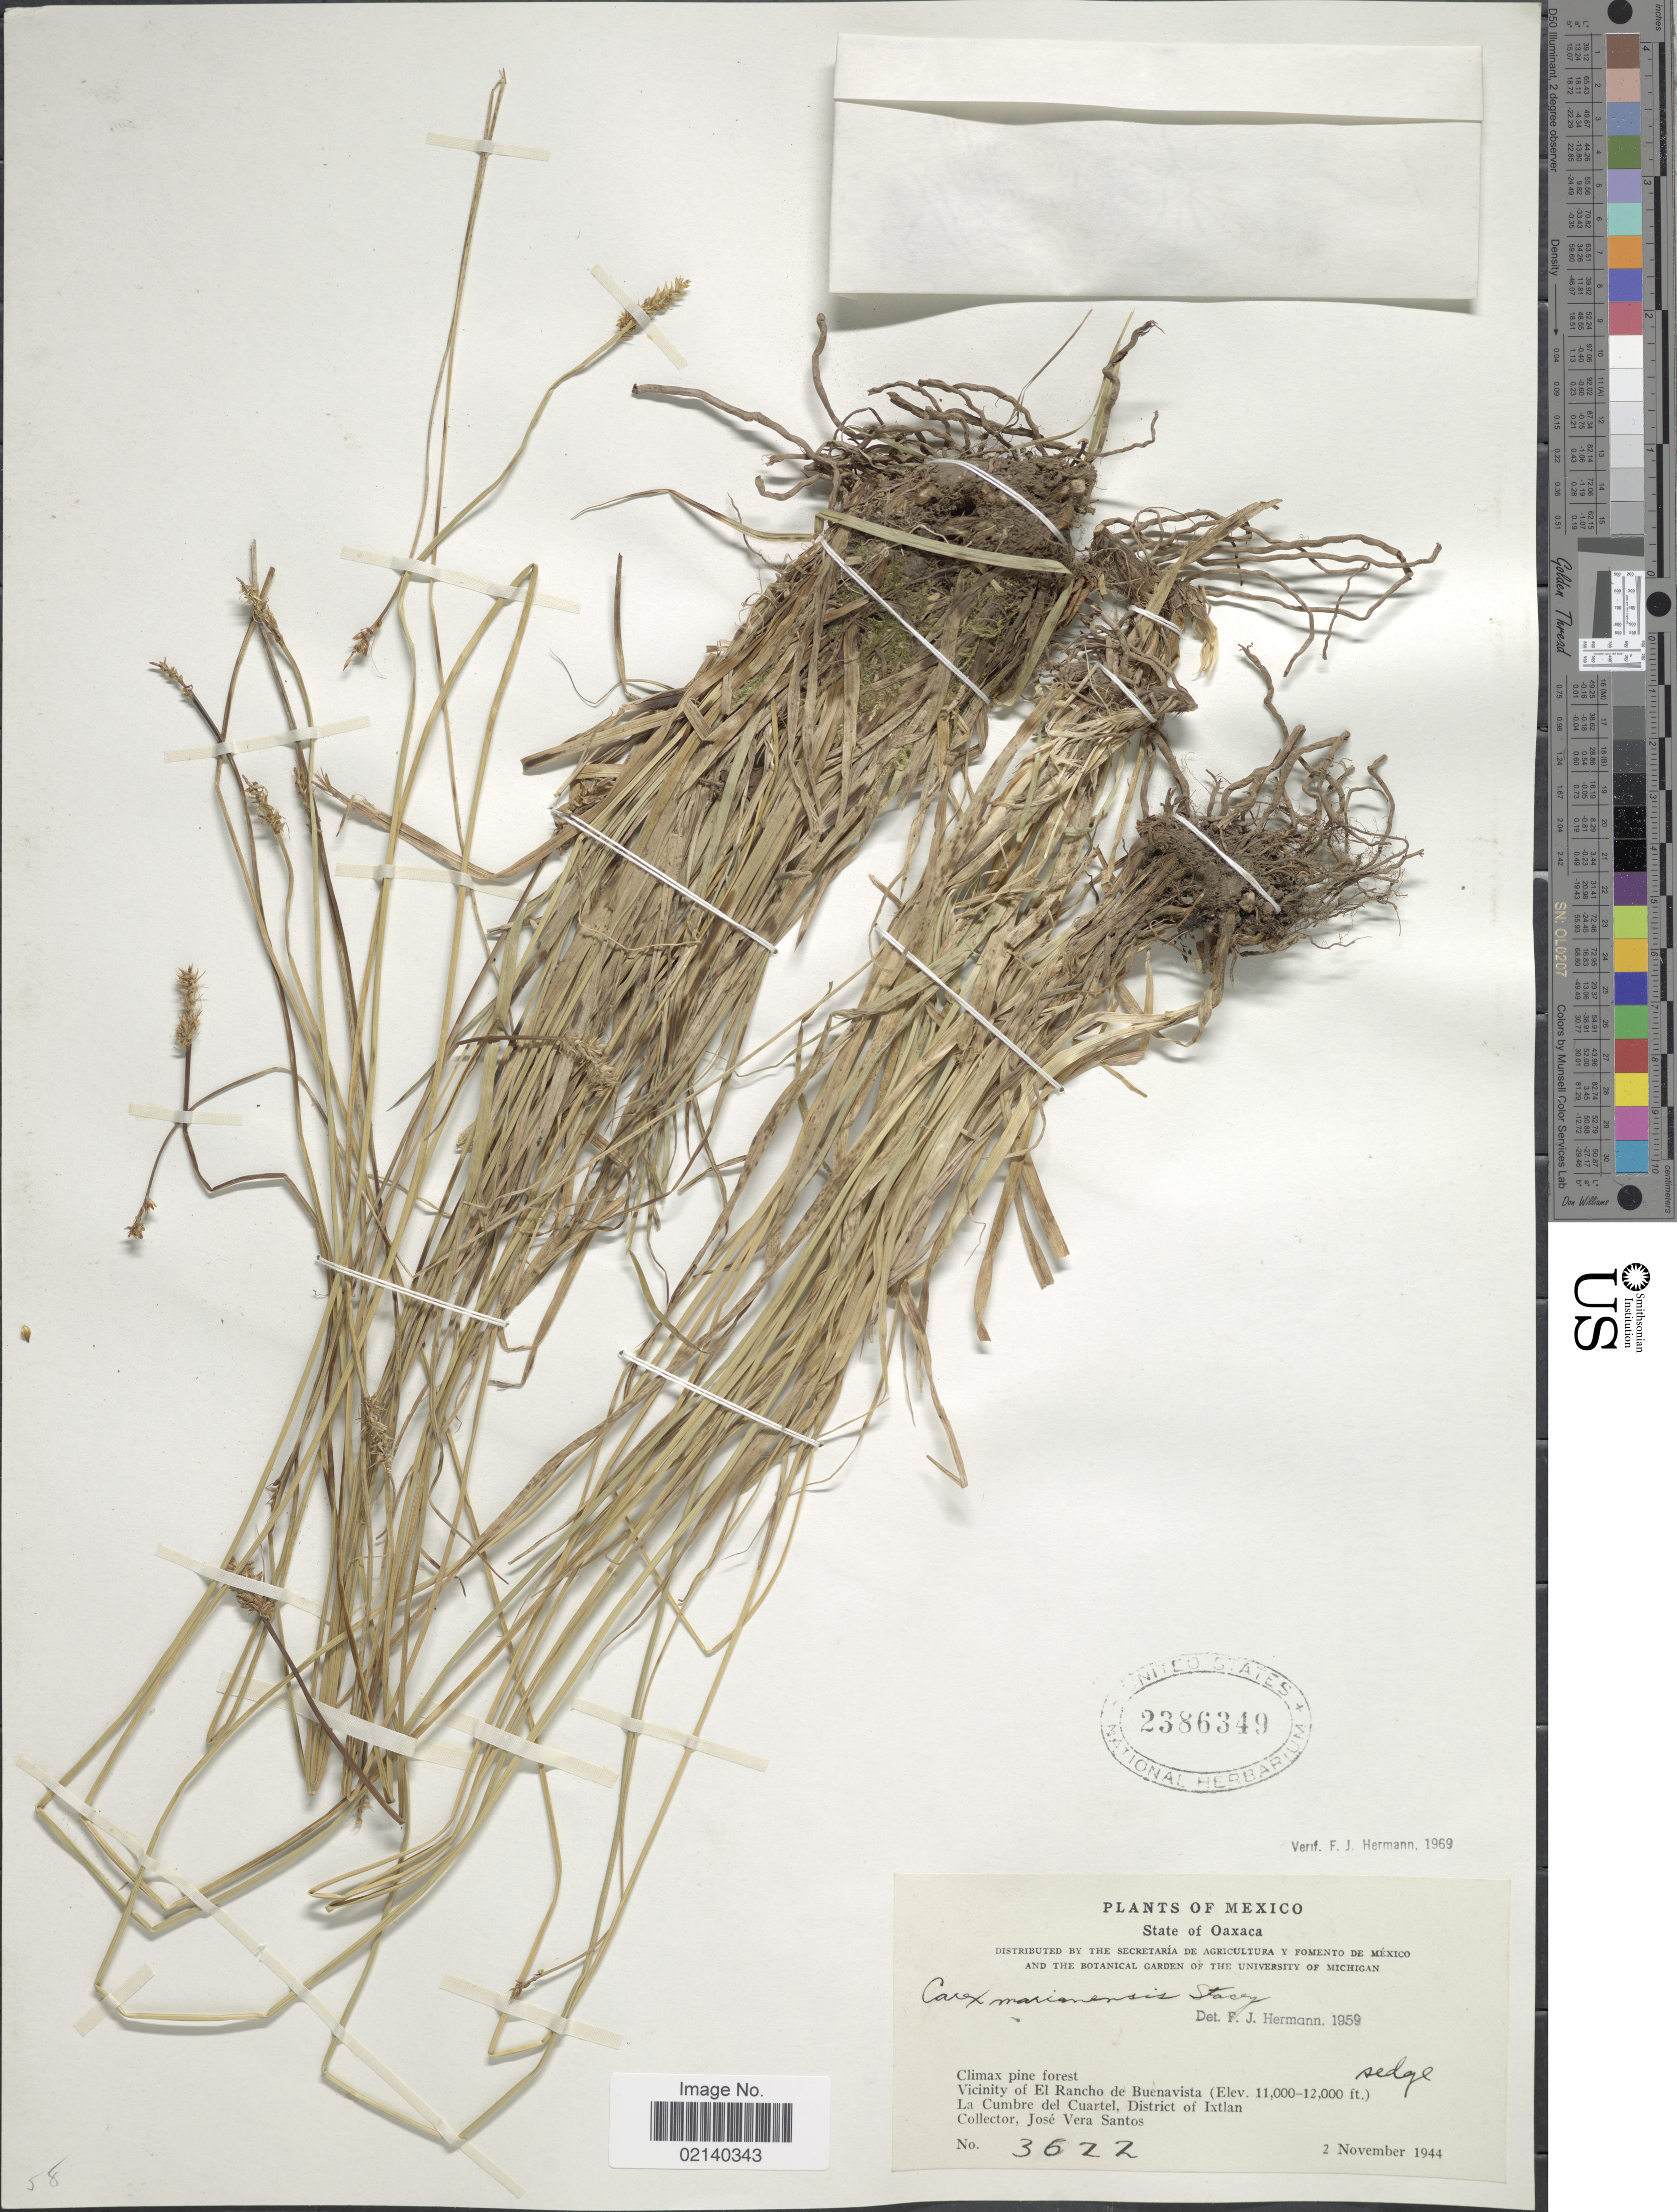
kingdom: Plantae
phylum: Tracheophyta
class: Liliopsida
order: Poales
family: Cyperaceae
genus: Carex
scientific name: Carex marianensis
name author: Stacey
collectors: J. V. Santos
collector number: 3622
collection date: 1944-11-02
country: Mexico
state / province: Oaxaca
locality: Vicinity of El Rancho de Buenavista. La Cumbre del Cuartel, District of Ixtlan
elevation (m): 3353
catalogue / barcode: US 2386349